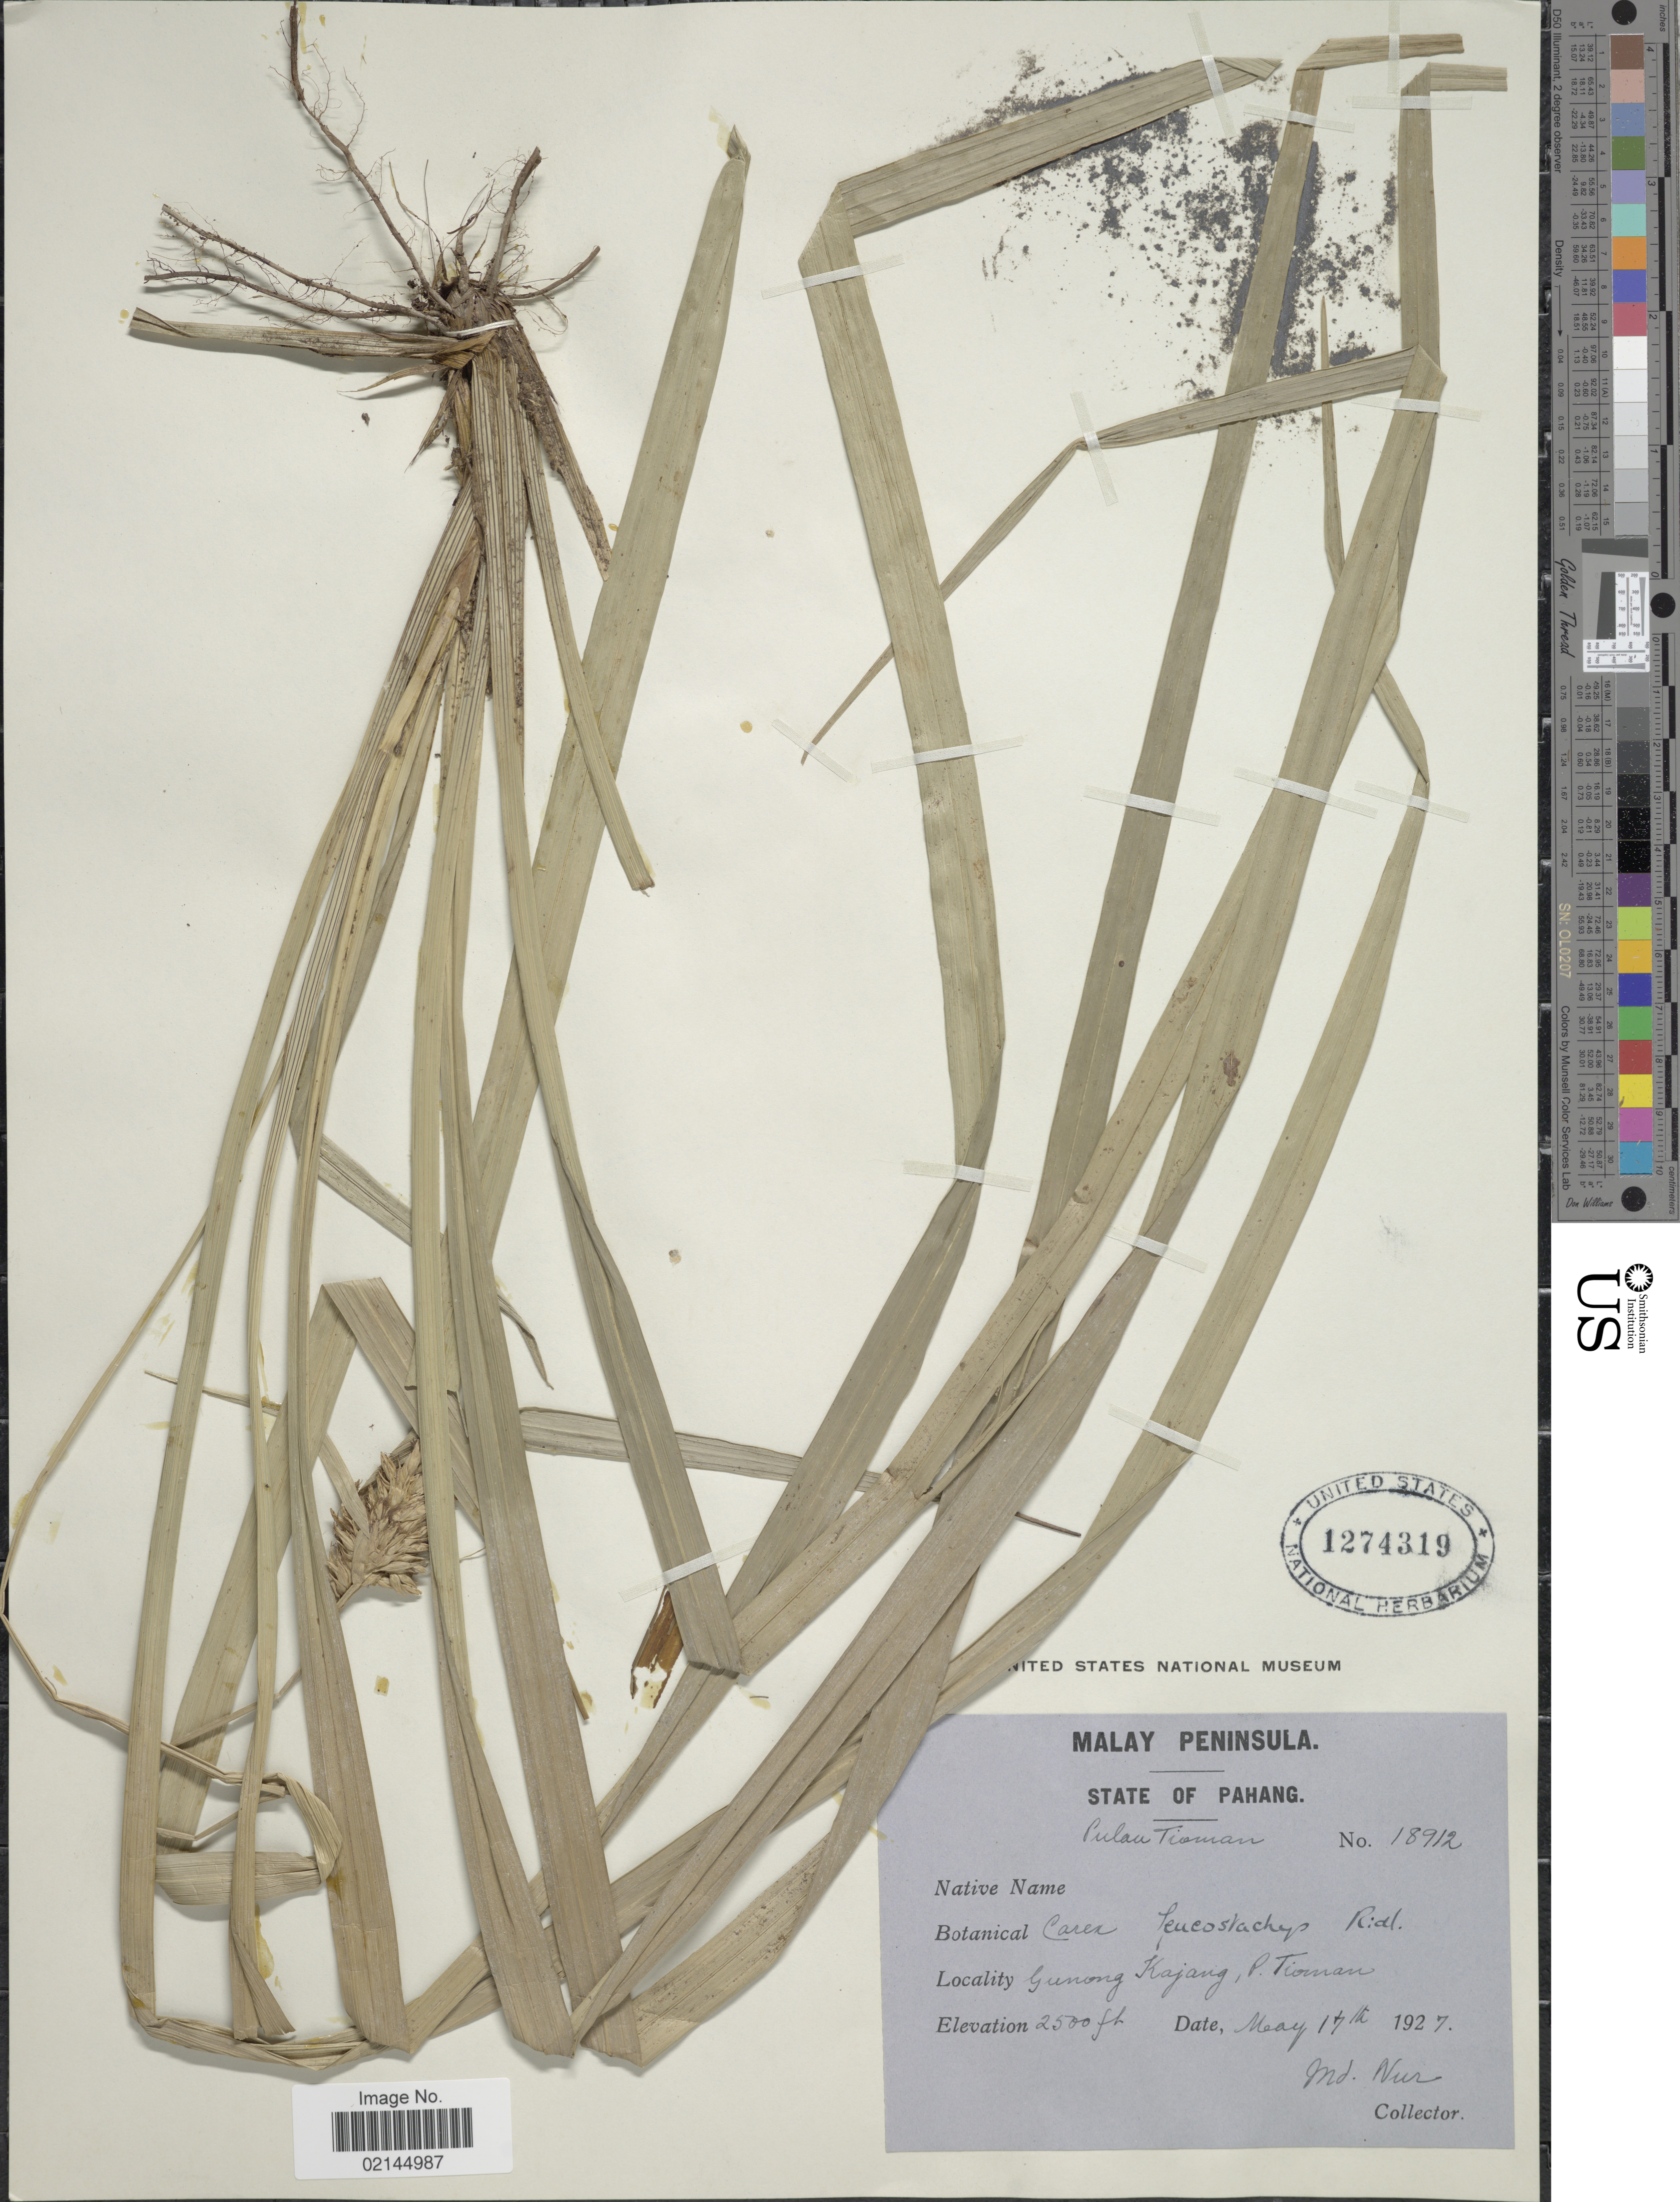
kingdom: Plantae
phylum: Tracheophyta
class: Liliopsida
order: Poales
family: Cyperaceae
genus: Carex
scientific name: Carex perakensis var. perakensis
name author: C.B. Clarke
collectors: M. Nur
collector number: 18912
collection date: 1927-05-17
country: Malaysia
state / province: Pahang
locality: Malay Peninsula, Pulau Tioman, Gunong Kajang, P. Tioman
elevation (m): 762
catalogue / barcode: US 1274319